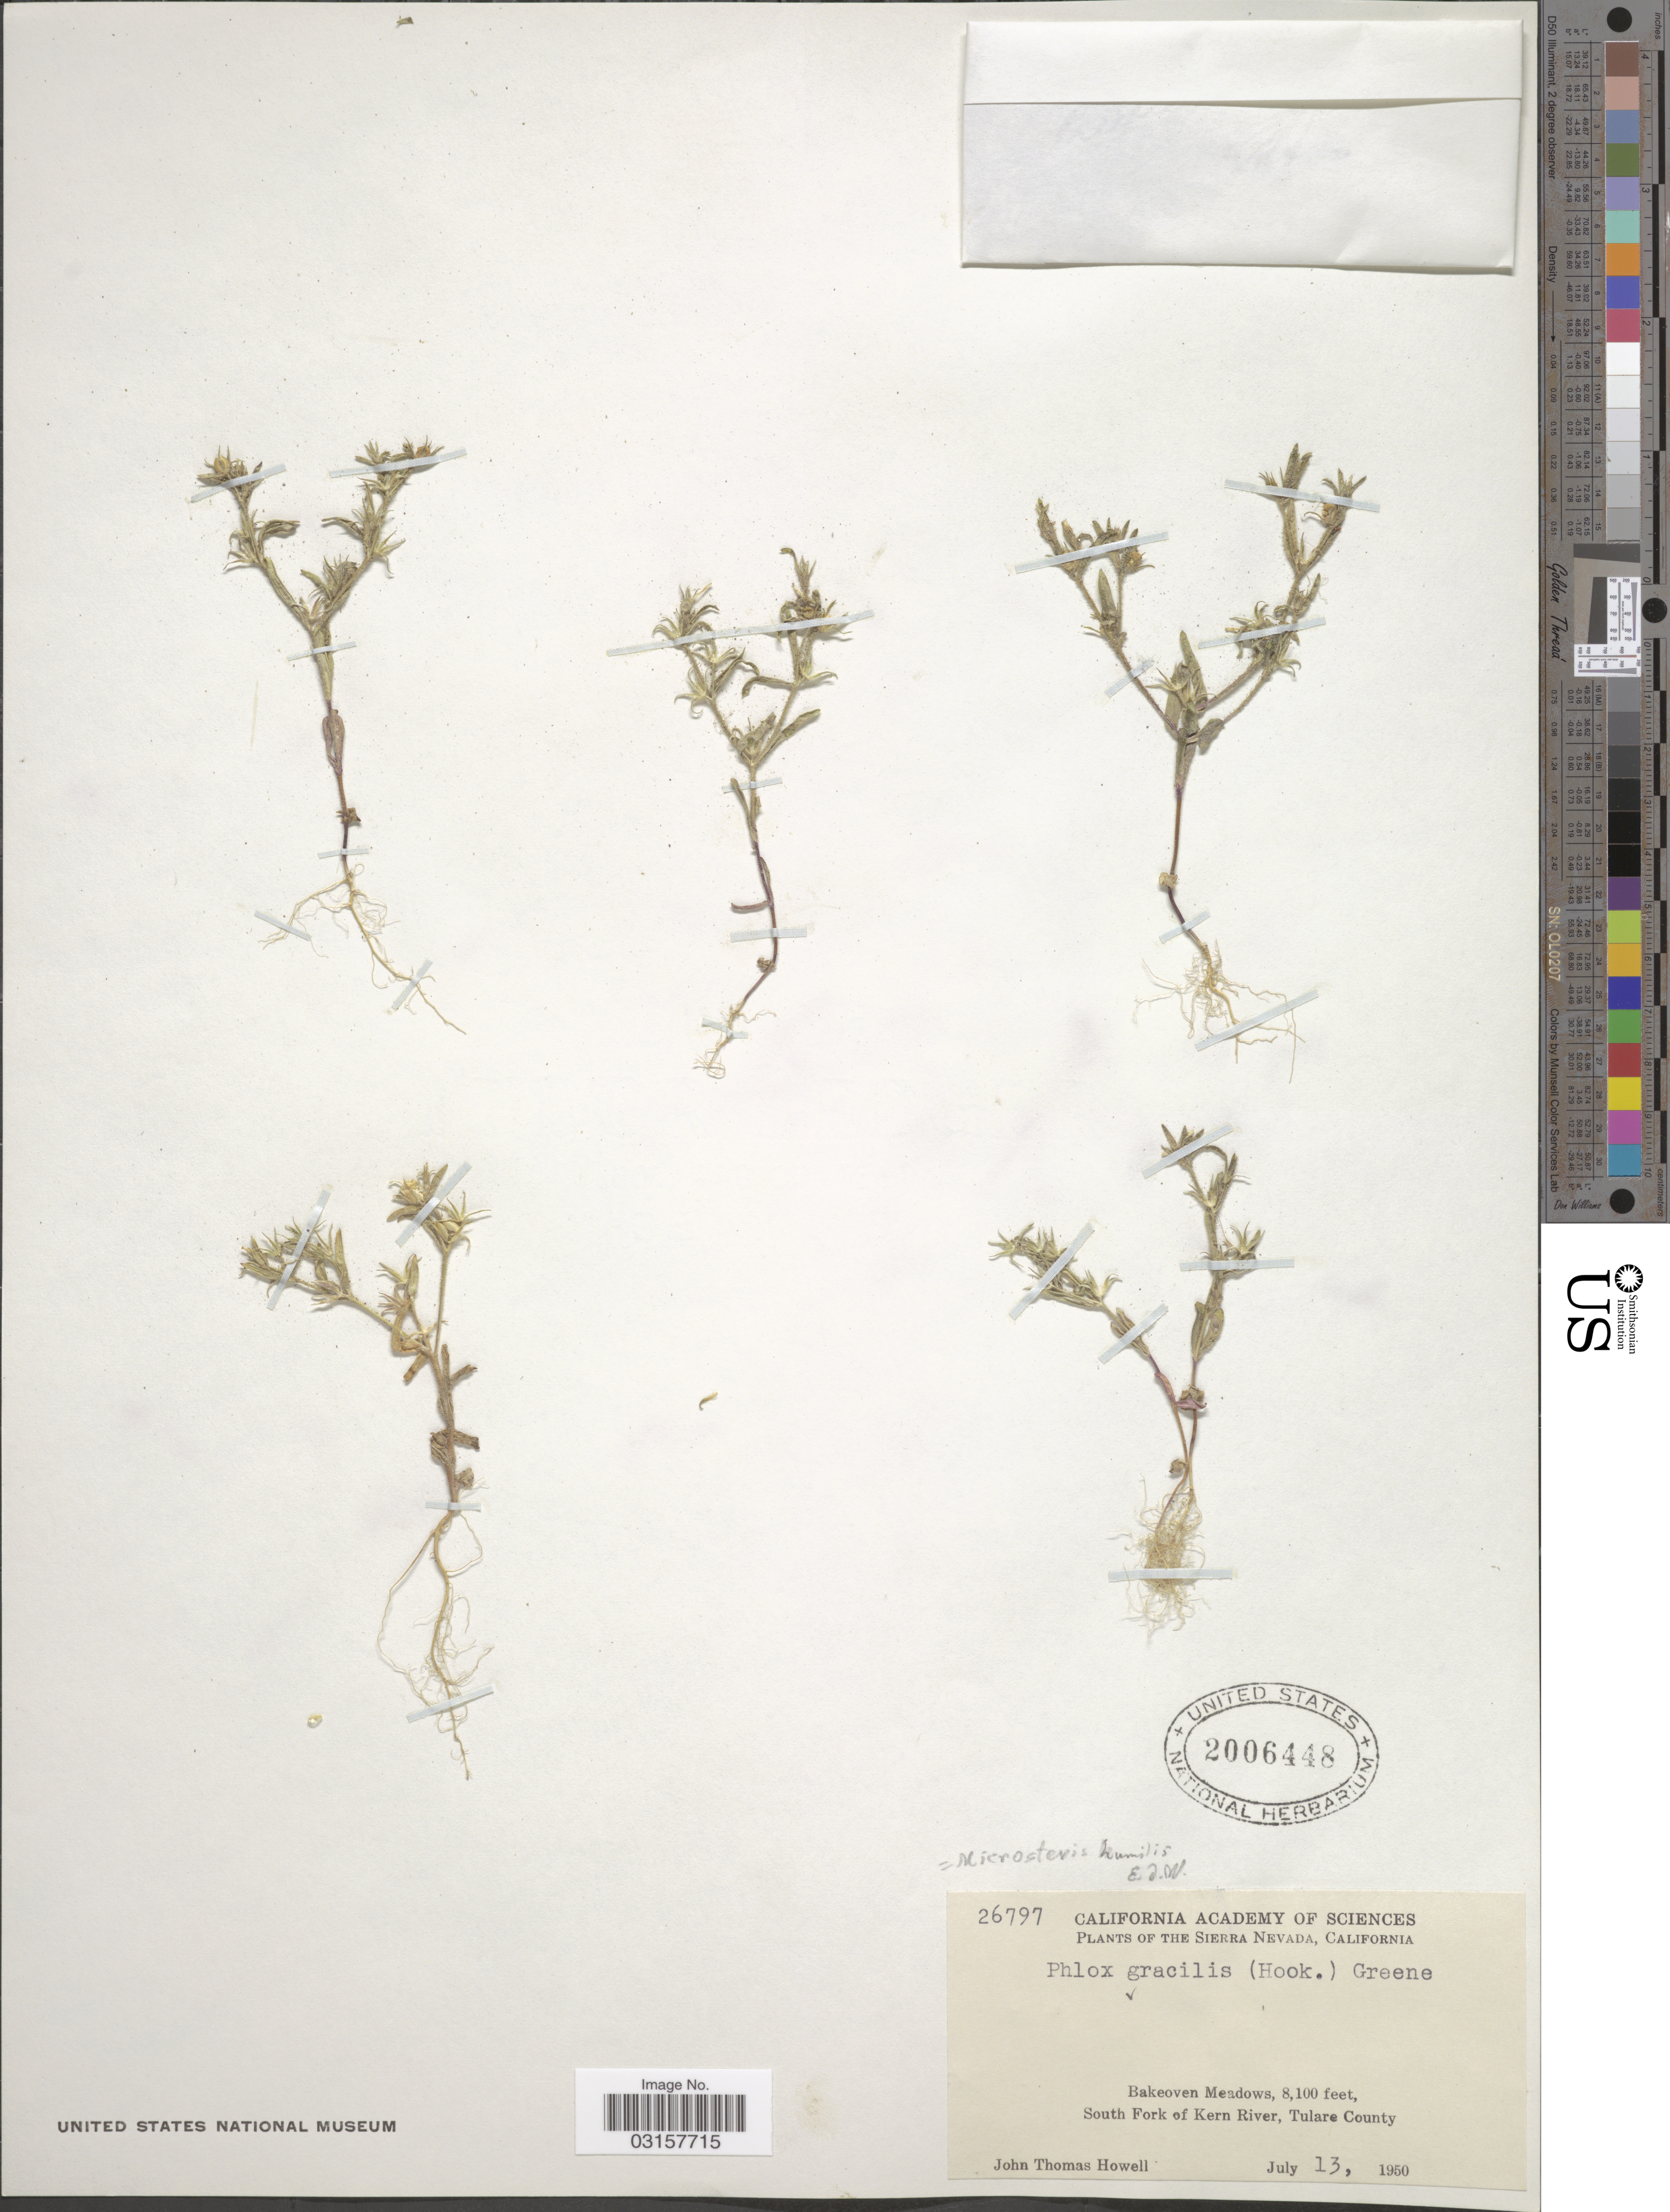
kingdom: Plantae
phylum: Tracheophyta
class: Magnoliopsida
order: Ericales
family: Polemoniaceae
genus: Microsteris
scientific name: Microsteris gracilis var. humilior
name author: (Hook.) Cronquist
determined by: (US) Smithsonian Institution - National Museum of Natural History - Department of Botany (UNITED STATES)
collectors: J. T. Howell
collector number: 26797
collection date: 1950-07-13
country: United States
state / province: California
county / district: Tulare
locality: The Sierra Nevada. Bakeoven Meadows, South of Fork of Kern River, Tulare County.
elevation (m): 2469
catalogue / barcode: US 2006448